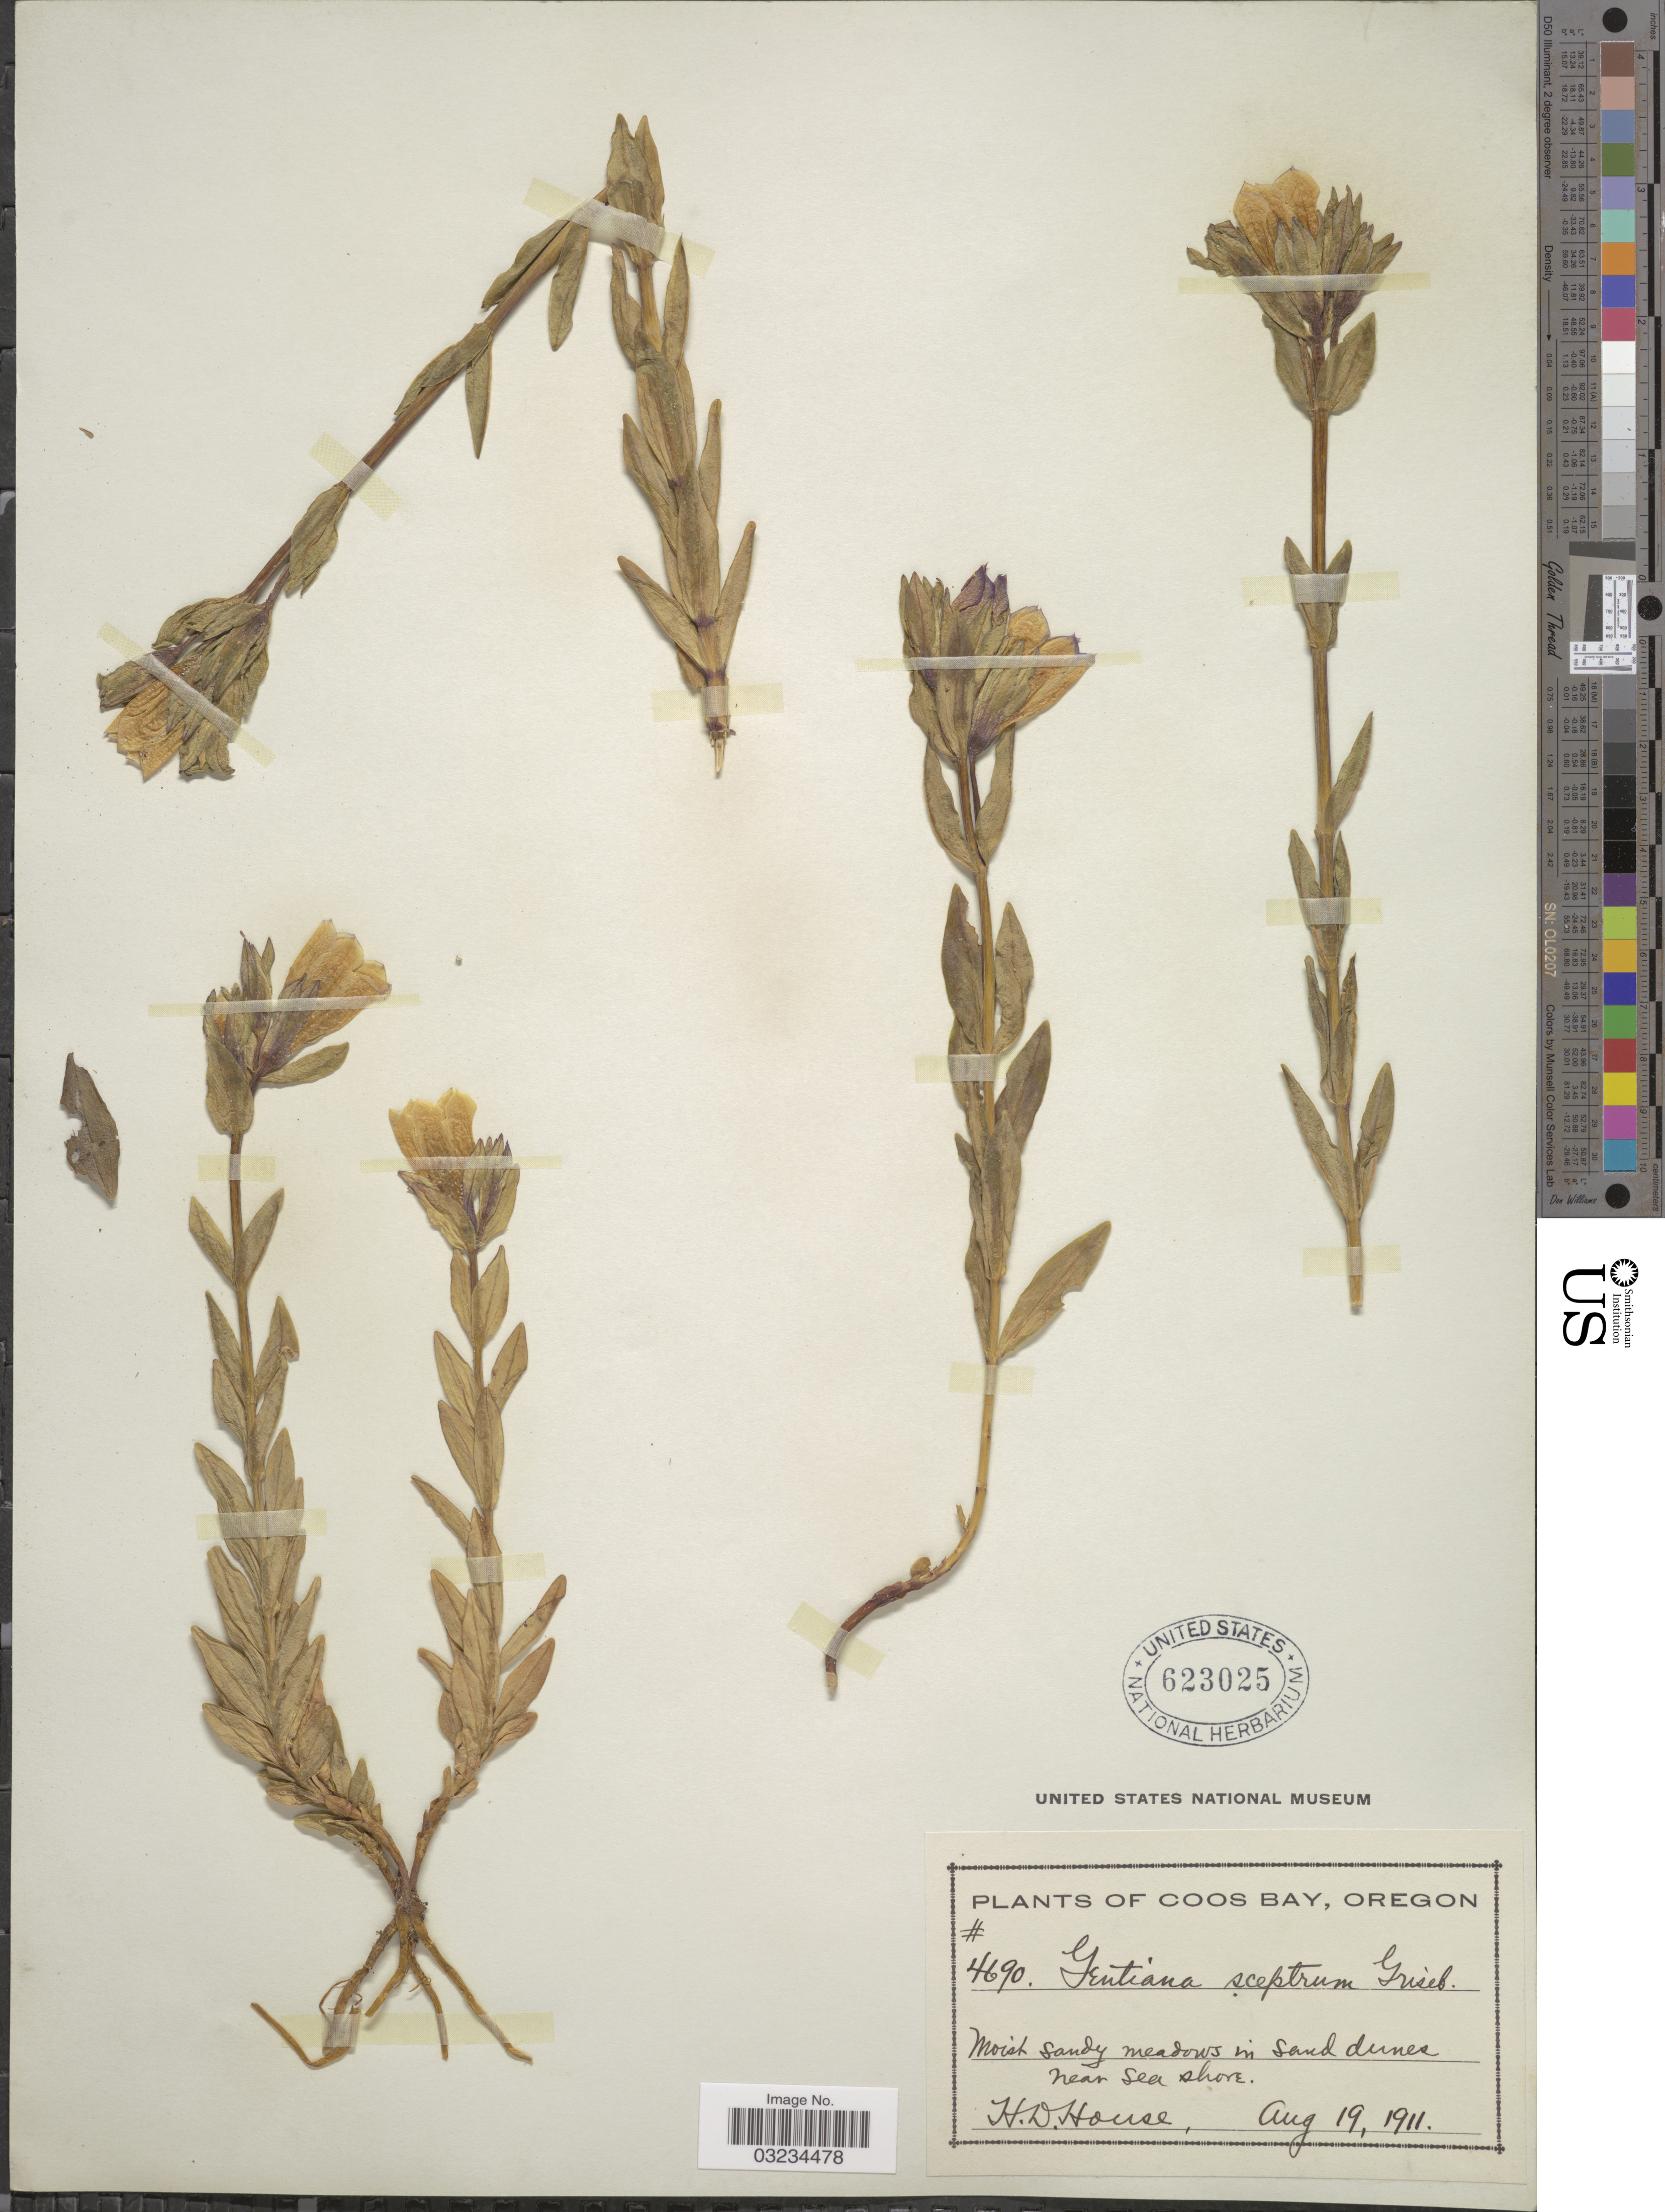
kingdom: Plantae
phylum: Tracheophyta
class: Magnoliopsida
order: Gentianales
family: Gentianaceae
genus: Gentiana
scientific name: Gentiana menziesii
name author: Griseb.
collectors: H. D. House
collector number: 4690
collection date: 1911-08-19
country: United States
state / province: Oregon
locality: Coos Bay. Moist sandy meadows in sand dunes near sea shore.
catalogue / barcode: US 623025